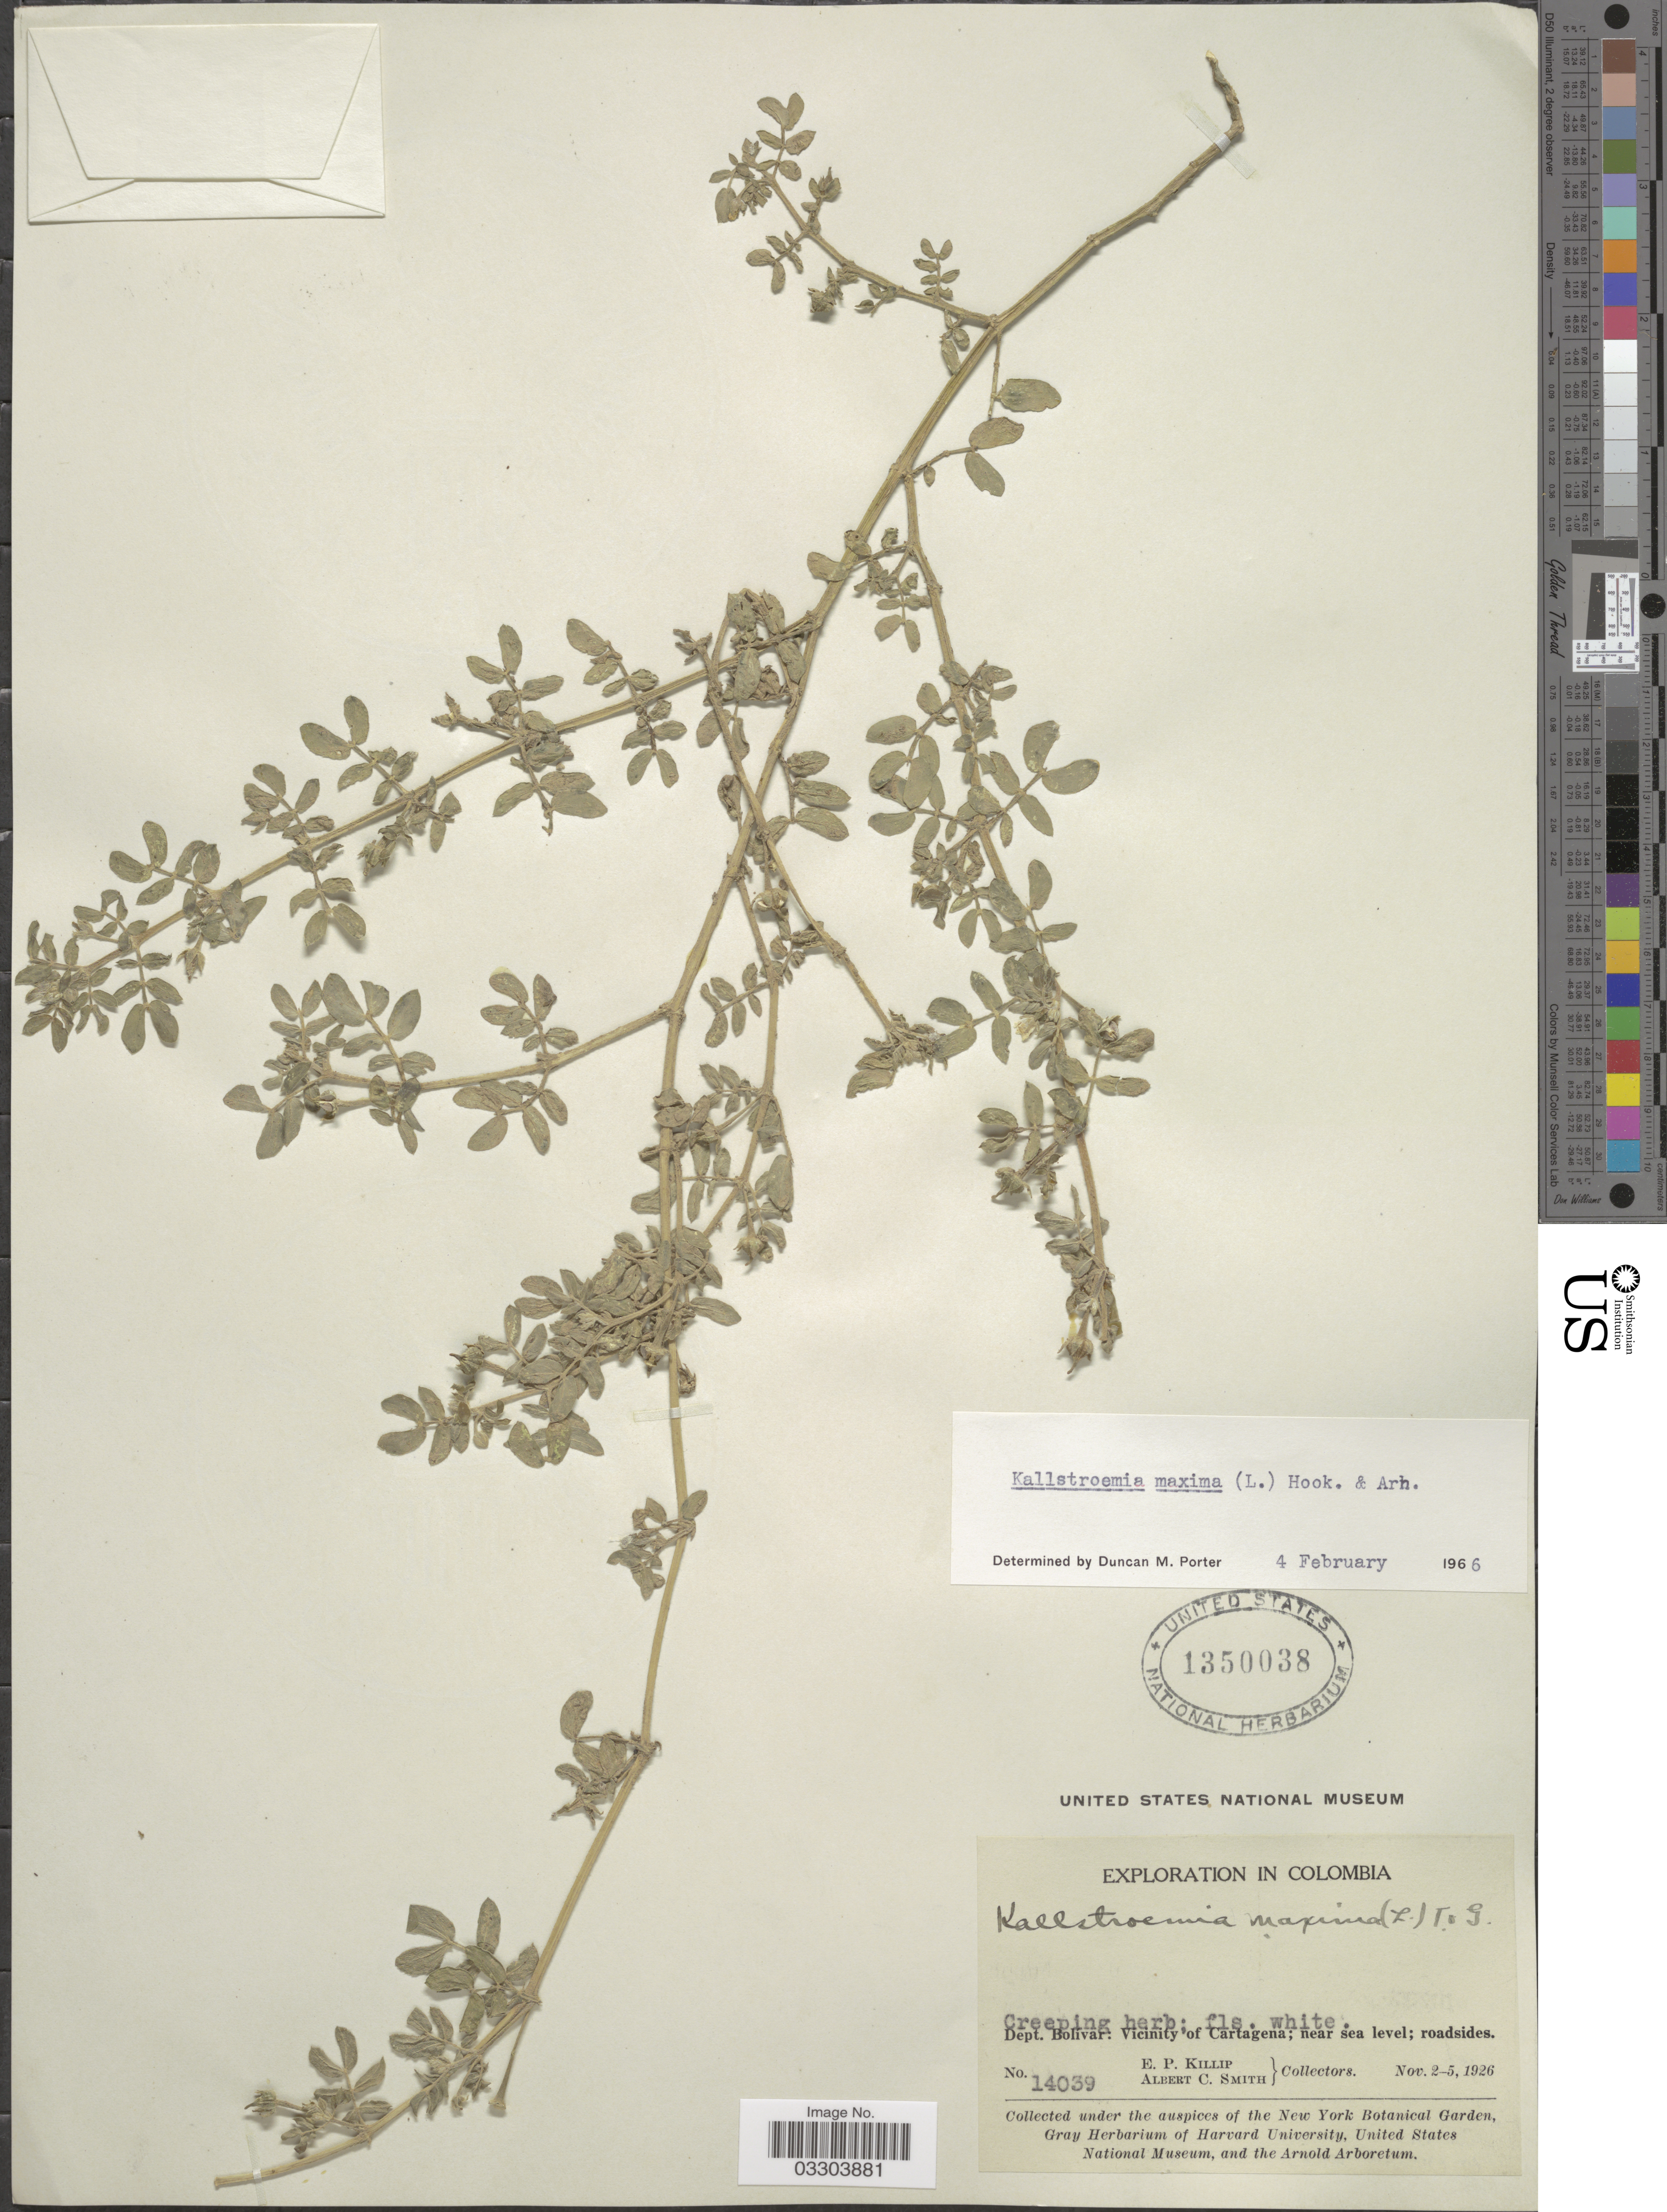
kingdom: Plantae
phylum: Tracheophyta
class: Magnoliopsida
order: Zygophyllales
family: Zygophyllaceae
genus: Kallstroemia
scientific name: Kallstroemia maxima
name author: (L.) Hook. & Arn.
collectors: E. P. Killip & A. C. Smith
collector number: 14039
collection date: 1926-11-02/1926-11-05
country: Colombia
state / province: Bolívar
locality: Dept. Bolívar: Vicinity of Cartagena.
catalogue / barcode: US 1350038